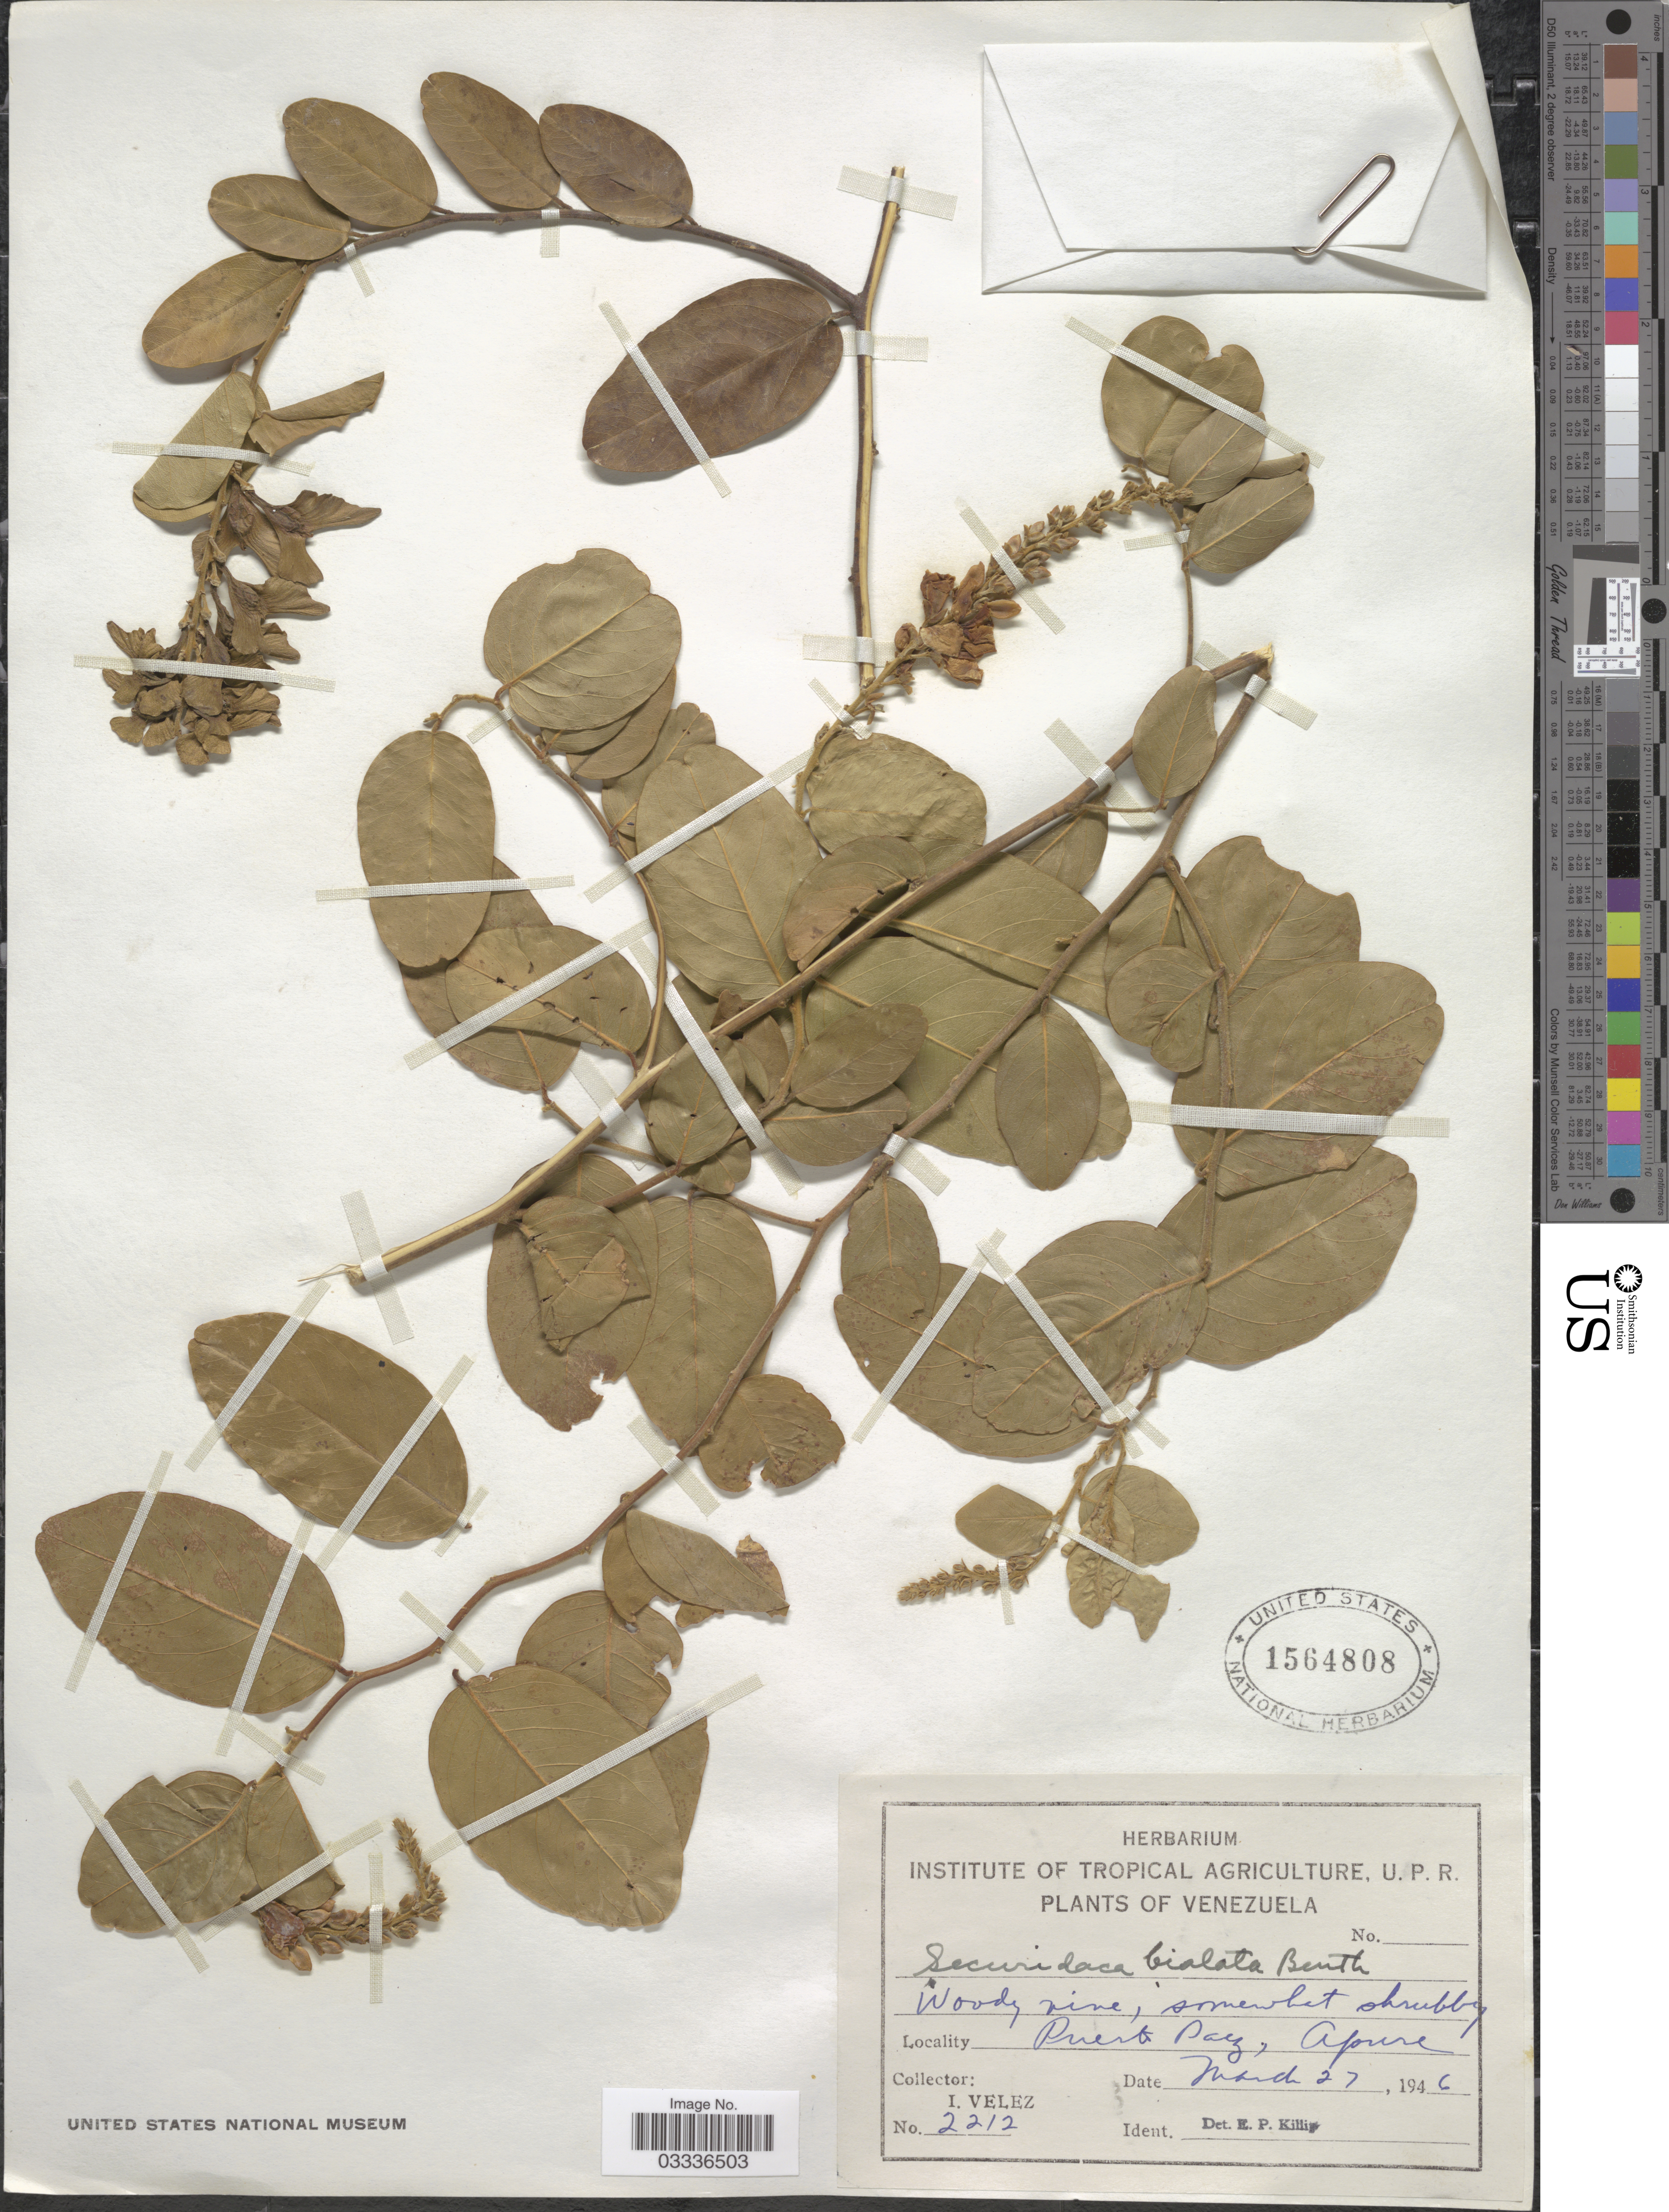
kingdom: Plantae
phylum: Tracheophyta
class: Magnoliopsida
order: Fabales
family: Polygalaceae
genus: Securidaca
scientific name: Securidaca pendula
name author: Bonpl.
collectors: I. Velez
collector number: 2212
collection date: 1946-03-27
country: Venezuela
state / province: Apure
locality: Puerto Paez.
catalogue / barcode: US 1564808